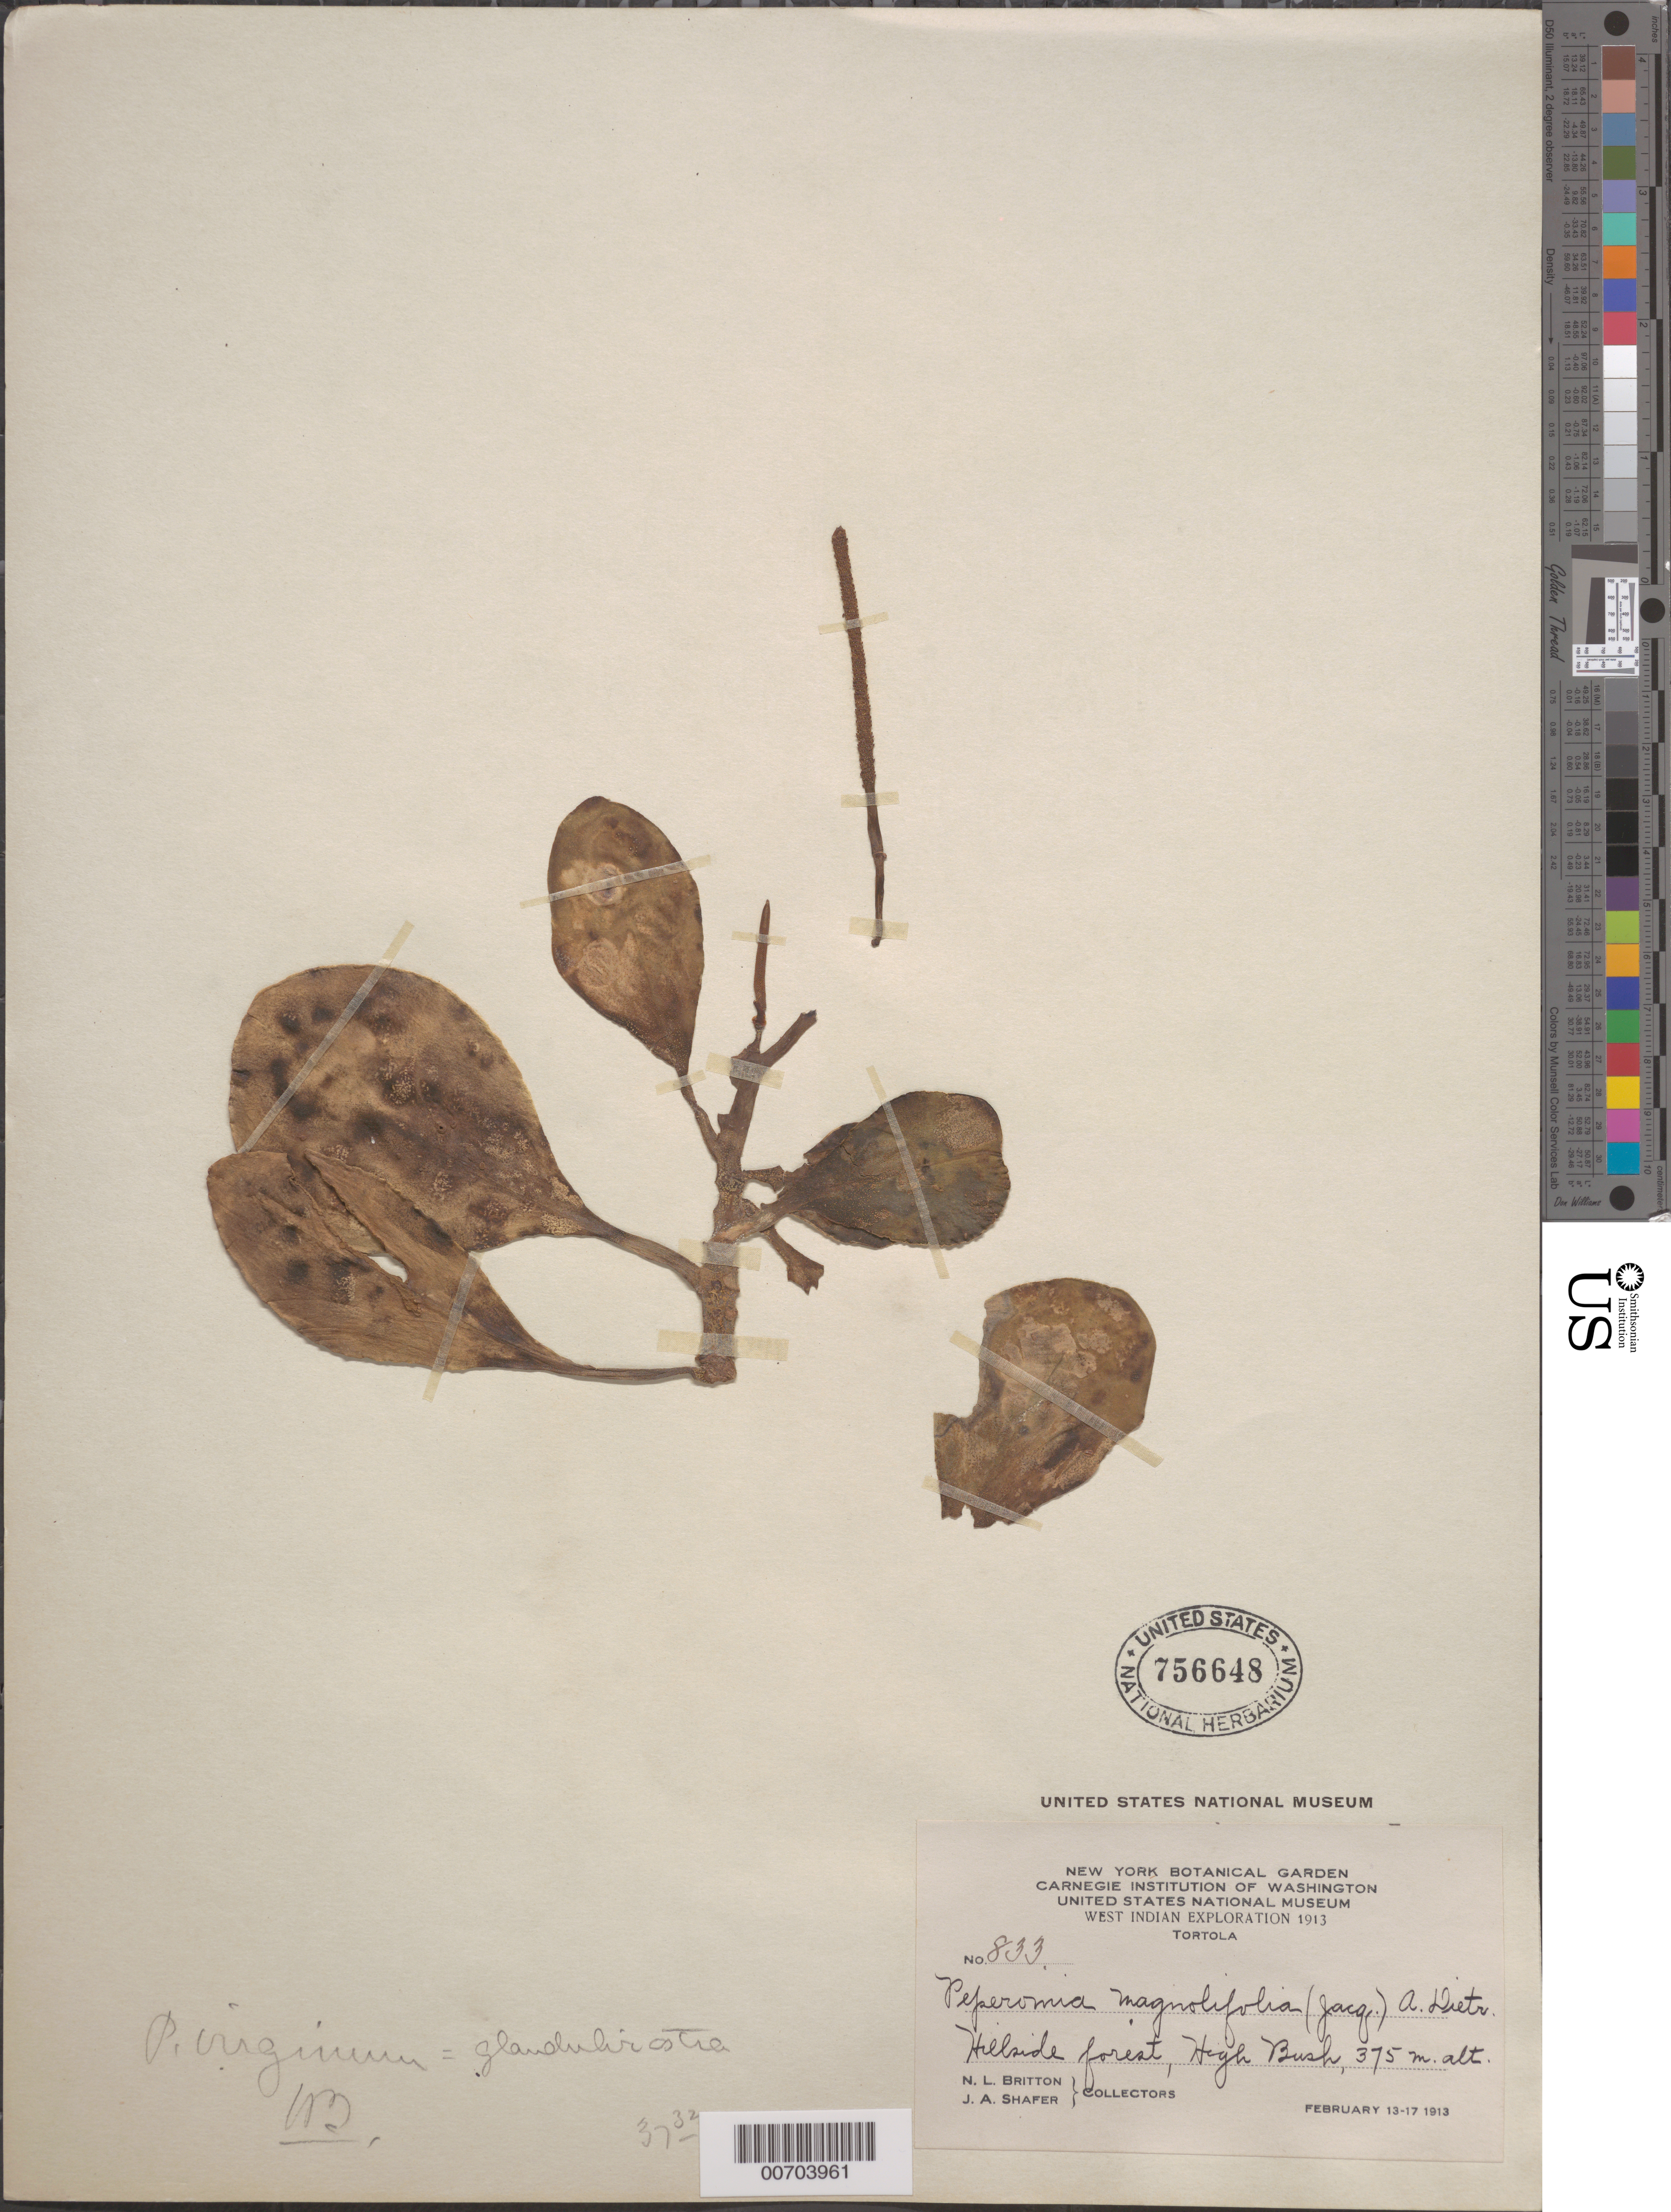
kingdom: Plantae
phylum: Tracheophyta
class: Magnoliopsida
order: Piperales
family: Piperaceae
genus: Peperomia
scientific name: Peperomia magnoliifolia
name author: (Jacq.) A. Dietr.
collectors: N. Britton & J. A. Shafer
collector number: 833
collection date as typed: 13 Feb 1913 to 17 Feb 1913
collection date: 1913-02-13/1913-02-17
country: British Virgin Islands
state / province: Tortola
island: Tortola Island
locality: High Bush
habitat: Hillside forest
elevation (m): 375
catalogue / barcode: US 756648